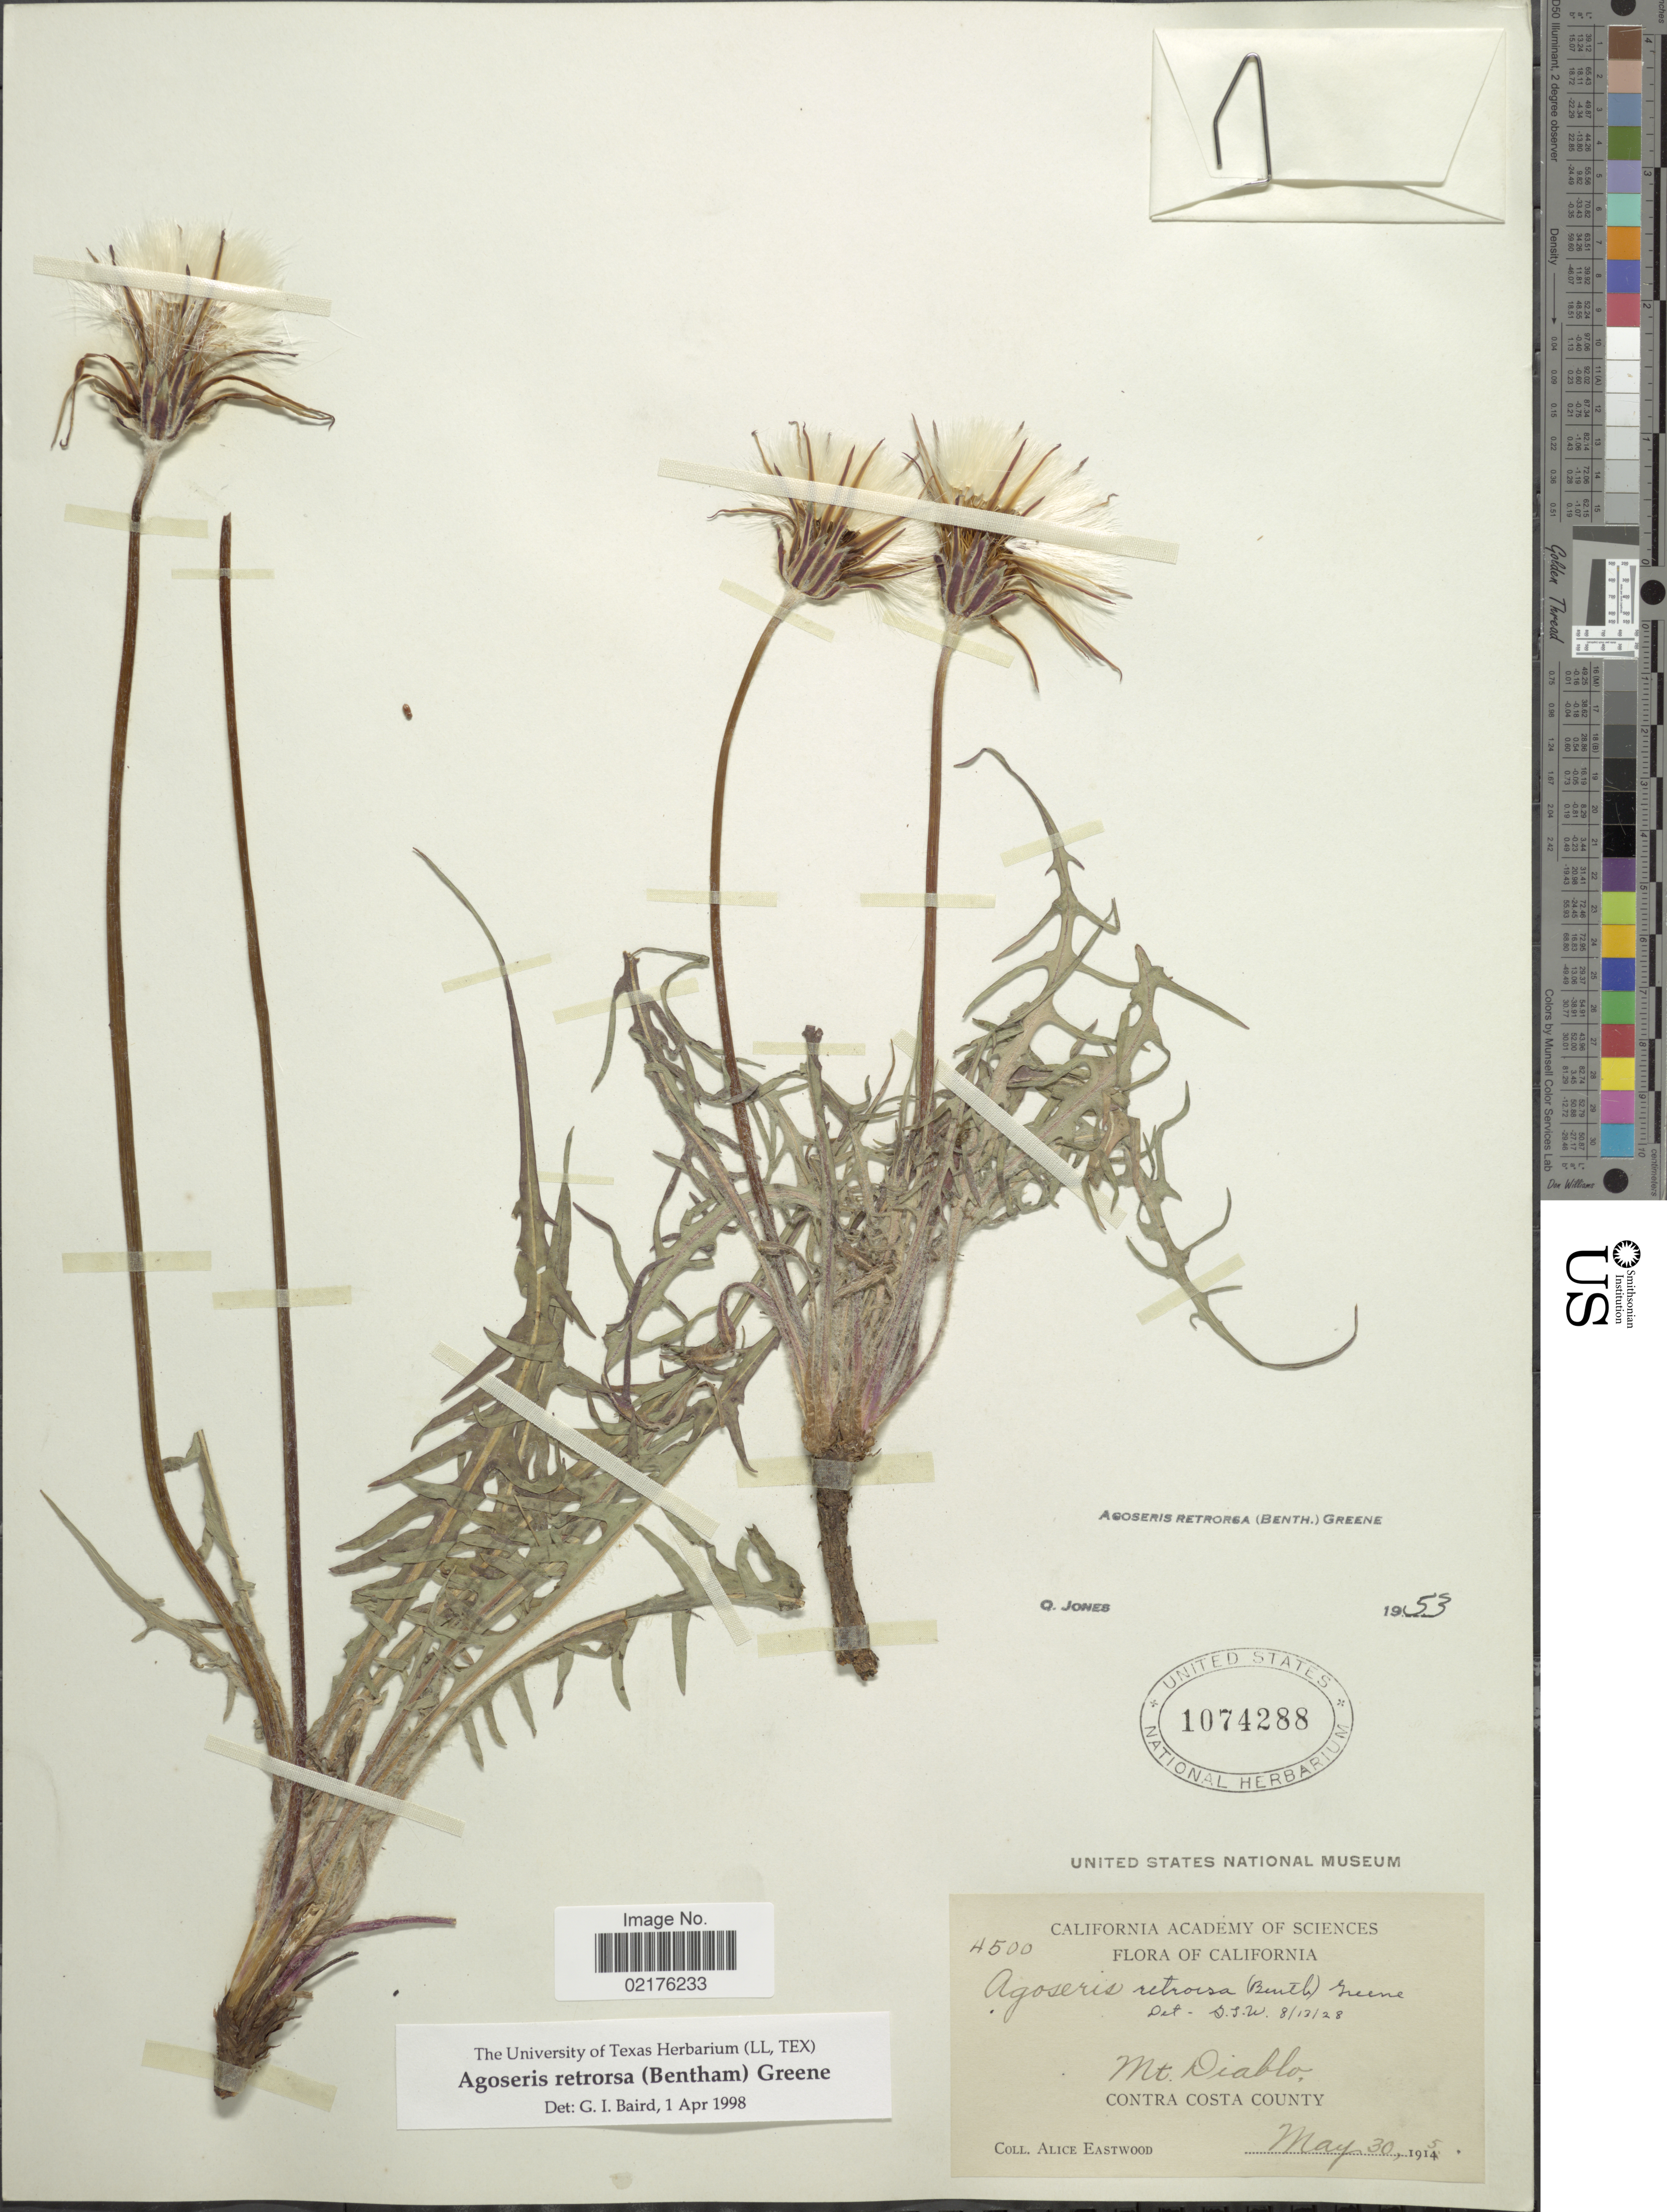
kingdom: Plantae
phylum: Tracheophyta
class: Magnoliopsida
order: Asterales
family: Asteraceae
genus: Agoseris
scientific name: Agoseris retrorsa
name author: (Benth.) Greene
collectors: A. Eastwood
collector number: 4500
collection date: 1915-05-30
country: United States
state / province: California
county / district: Contra Costa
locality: Mt, Diablo, Contra Costa County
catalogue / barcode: US 1074288